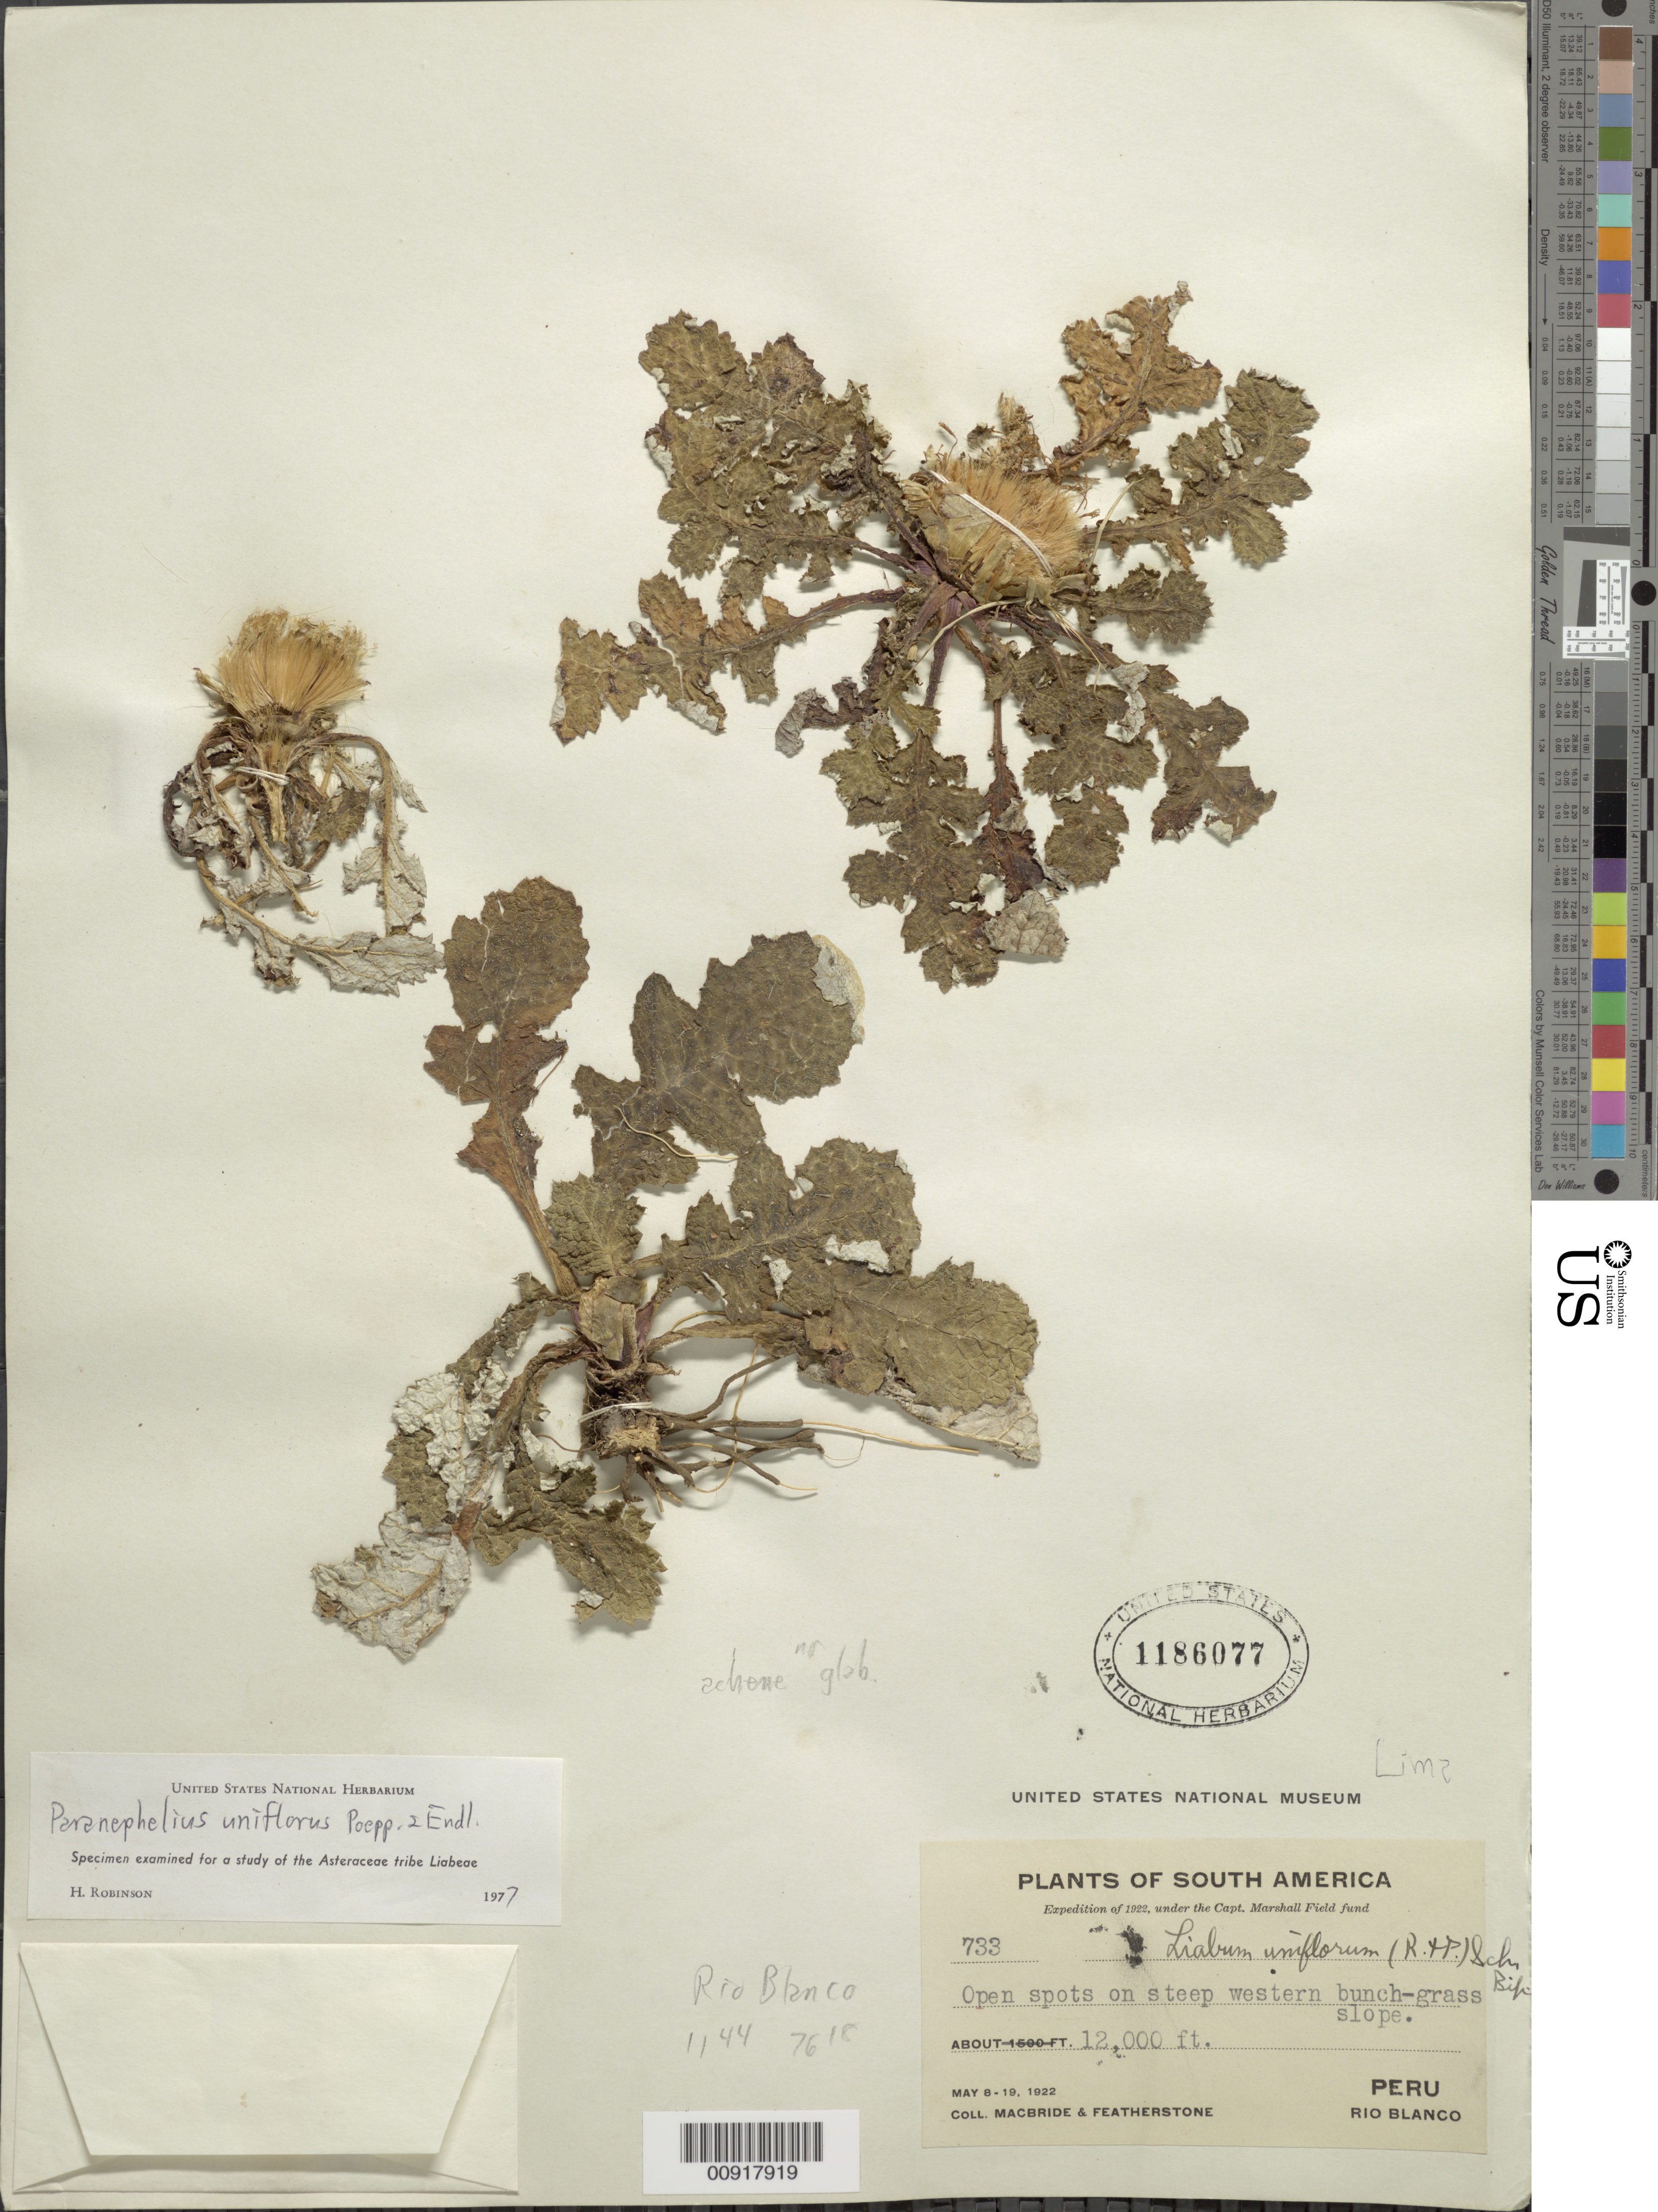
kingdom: Plantae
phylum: Tracheophyta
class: Magnoliopsida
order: Asterales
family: Asteraceae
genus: Paranephelius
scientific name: Paranephelius uniflorus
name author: Poepp. & Endl.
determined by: Robinson, Harold E., (US)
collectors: J. F. Macbride & -. Featherstone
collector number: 733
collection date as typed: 8 May 1922 to 19 May 1922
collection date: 1922-05-08/1922-05-19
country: Peru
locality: Río Blanco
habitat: Open spots on steep western bunch-grass slope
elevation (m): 3658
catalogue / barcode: US 1186077